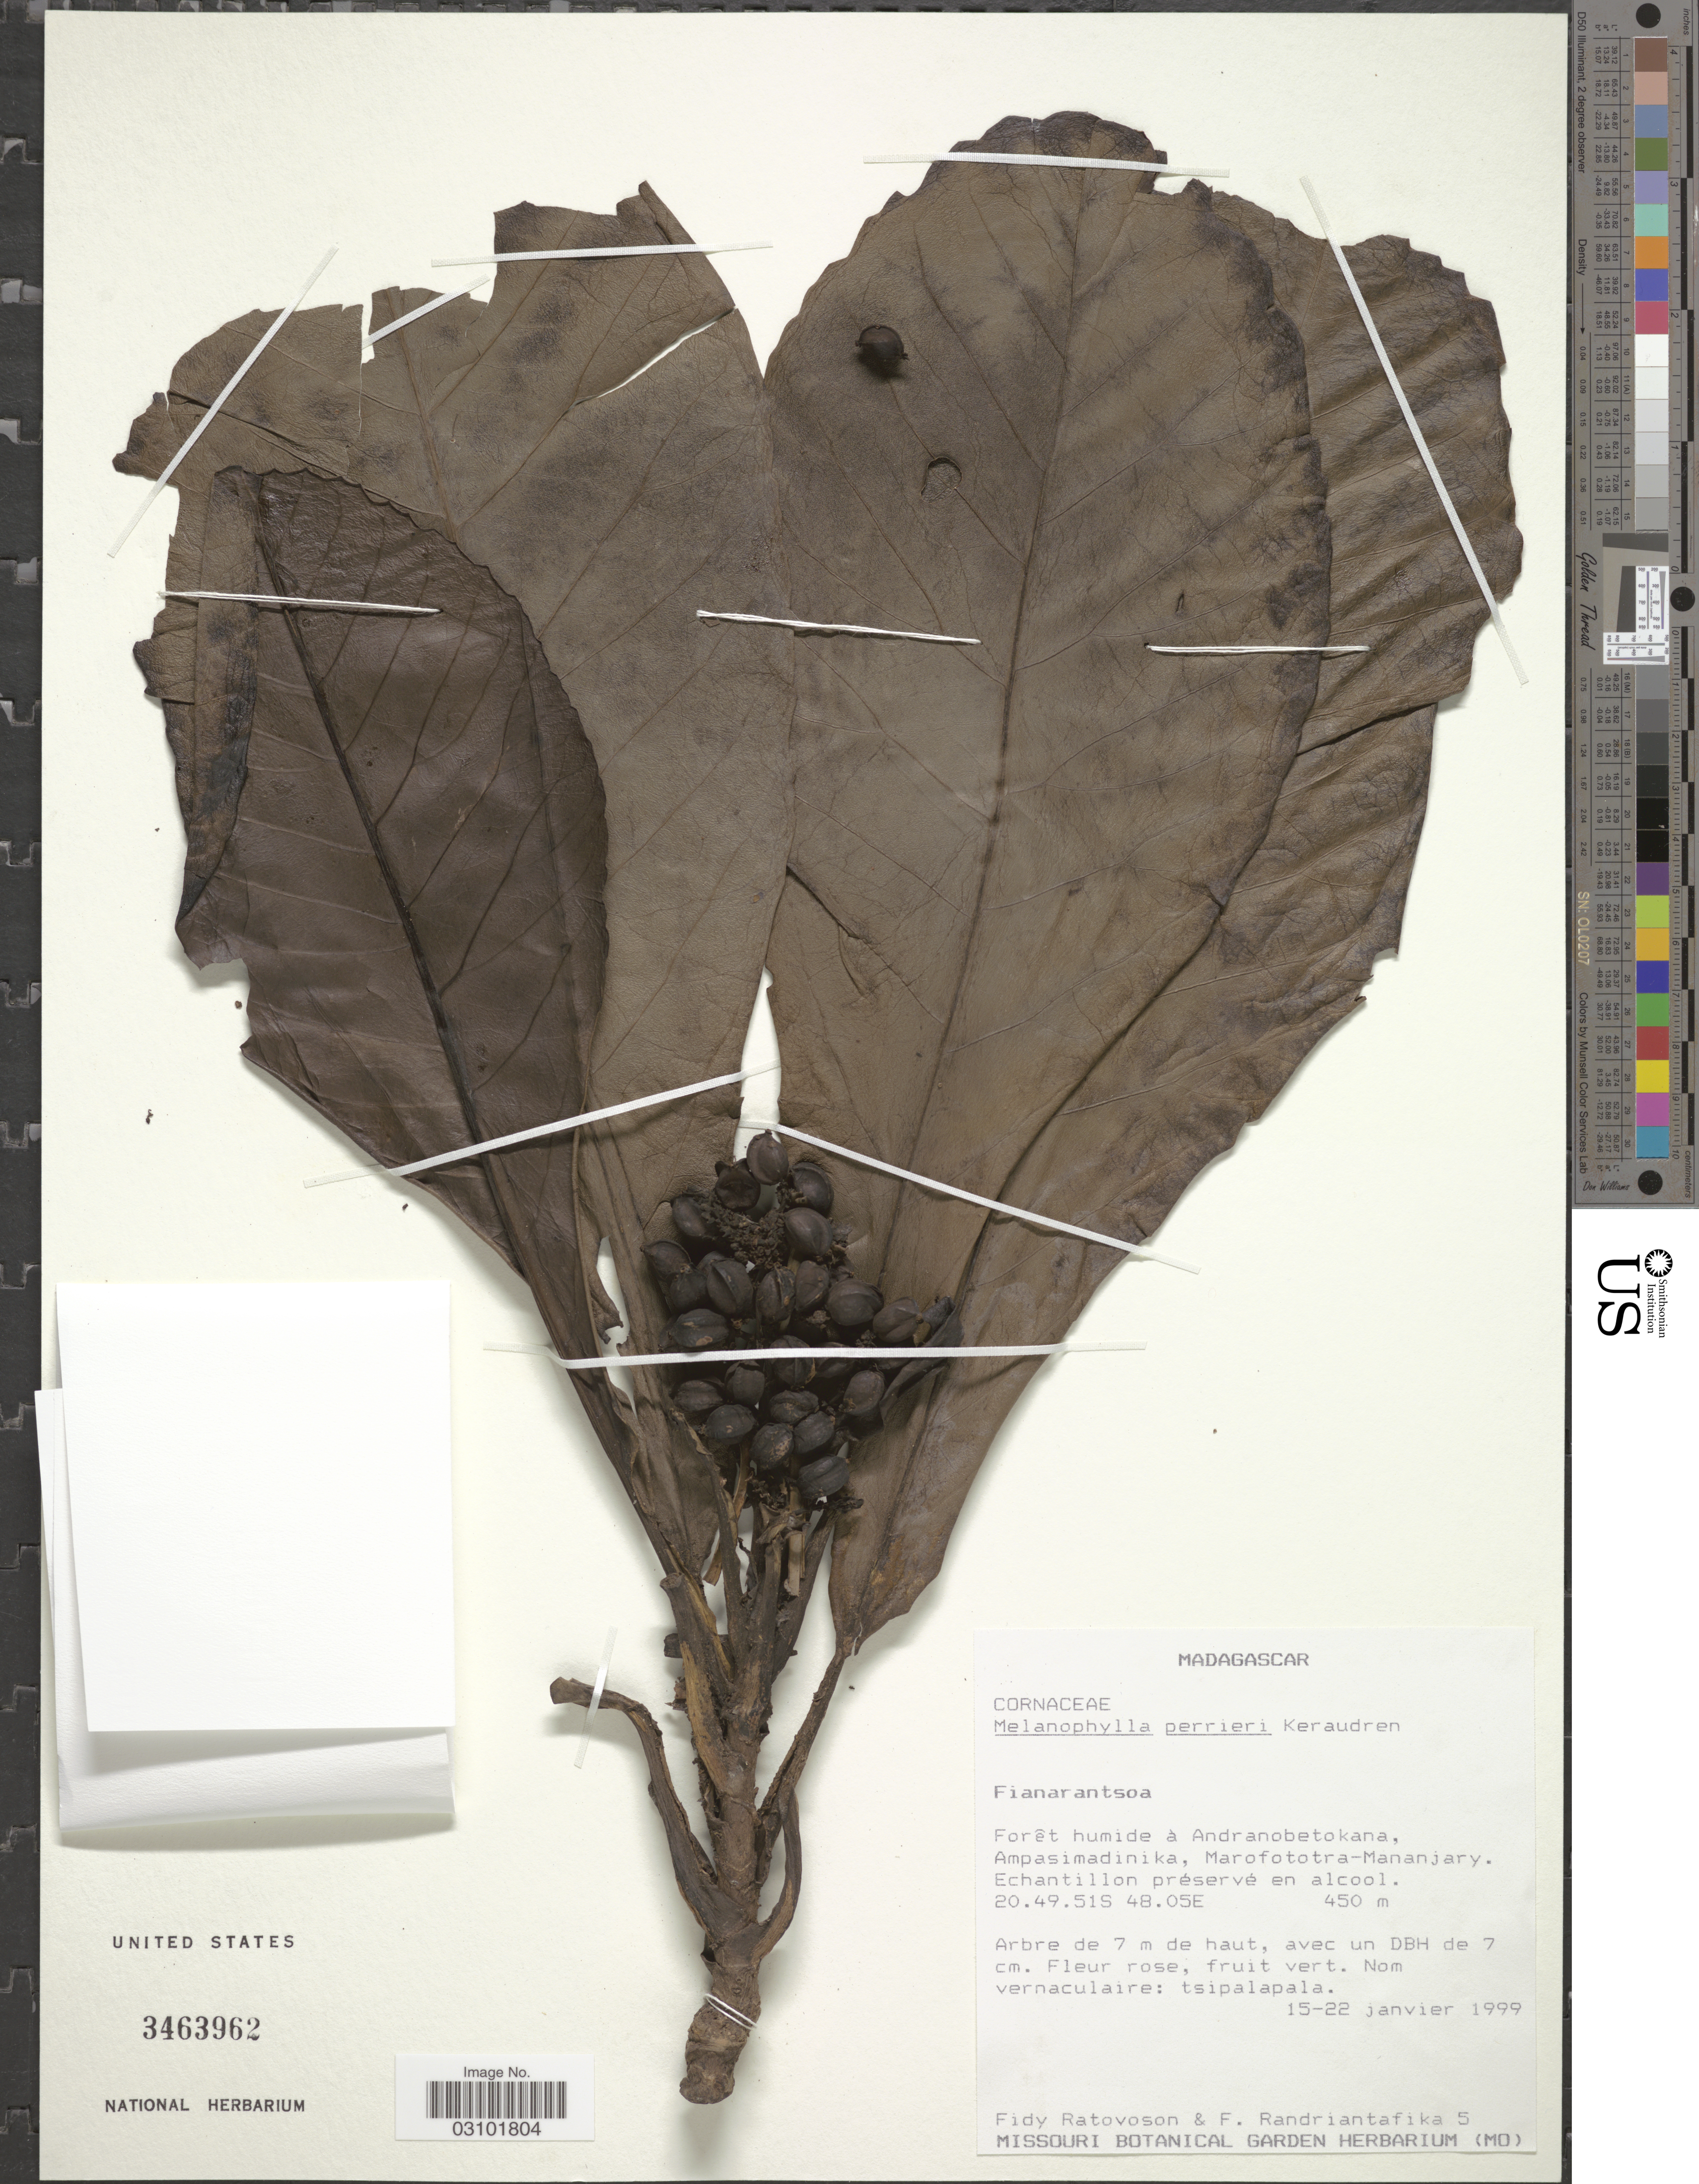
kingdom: Plantae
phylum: Tracheophyta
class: Magnoliopsida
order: Apiales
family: Torricelliaceae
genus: Melanophylla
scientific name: Melanophylla perrieri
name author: Keraudren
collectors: F. Ratovoson & F. Randriantafika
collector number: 5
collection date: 1999-01-15/1999-01-22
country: Madagascar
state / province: Vatovavy Fitovinany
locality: Forêt humide à Andranobetokana, Ampasimadinika, Marofototra-Mananjary.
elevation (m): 450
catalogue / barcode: US 3463962